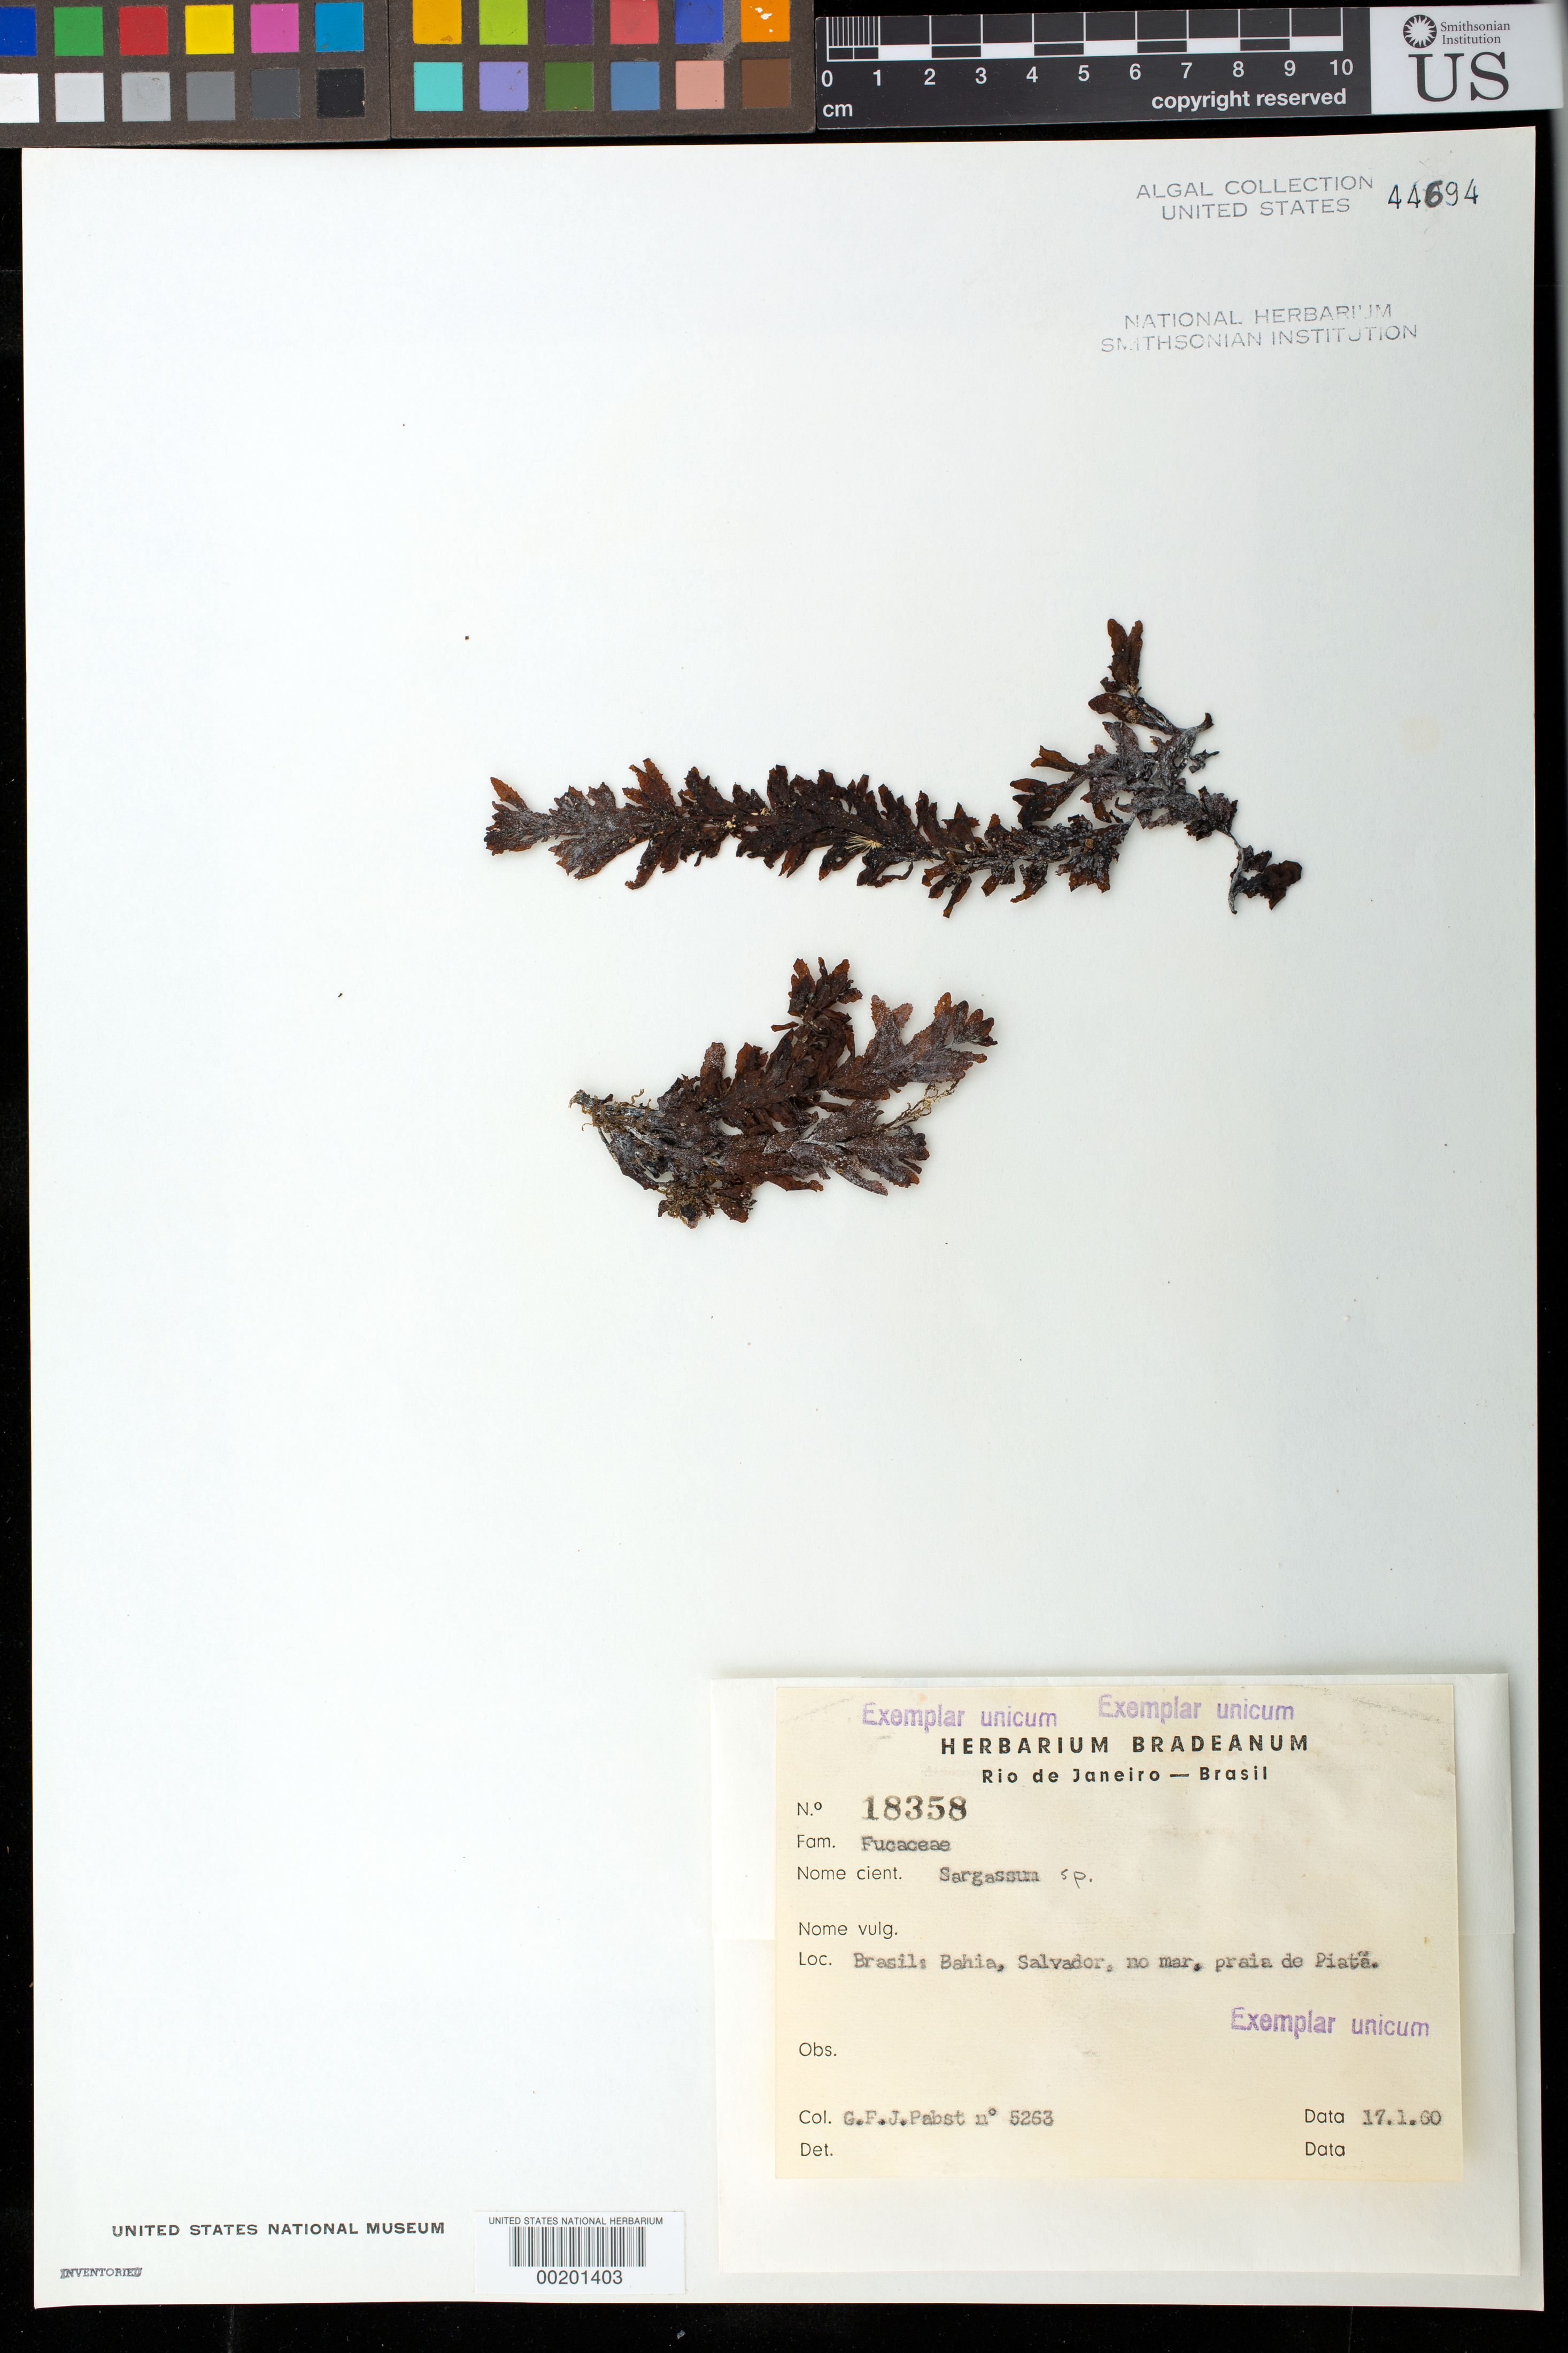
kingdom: Chromista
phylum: Ochrophyta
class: Phaeophyceae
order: Fucales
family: Sargassaceae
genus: Sargassum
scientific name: Sargassum sp.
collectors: G. F. J. Pabst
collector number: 5263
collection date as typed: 17 Jan 1960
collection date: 1960-01-17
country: Brazil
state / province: Bahia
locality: Salvador, praia do piata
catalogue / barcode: US 44694